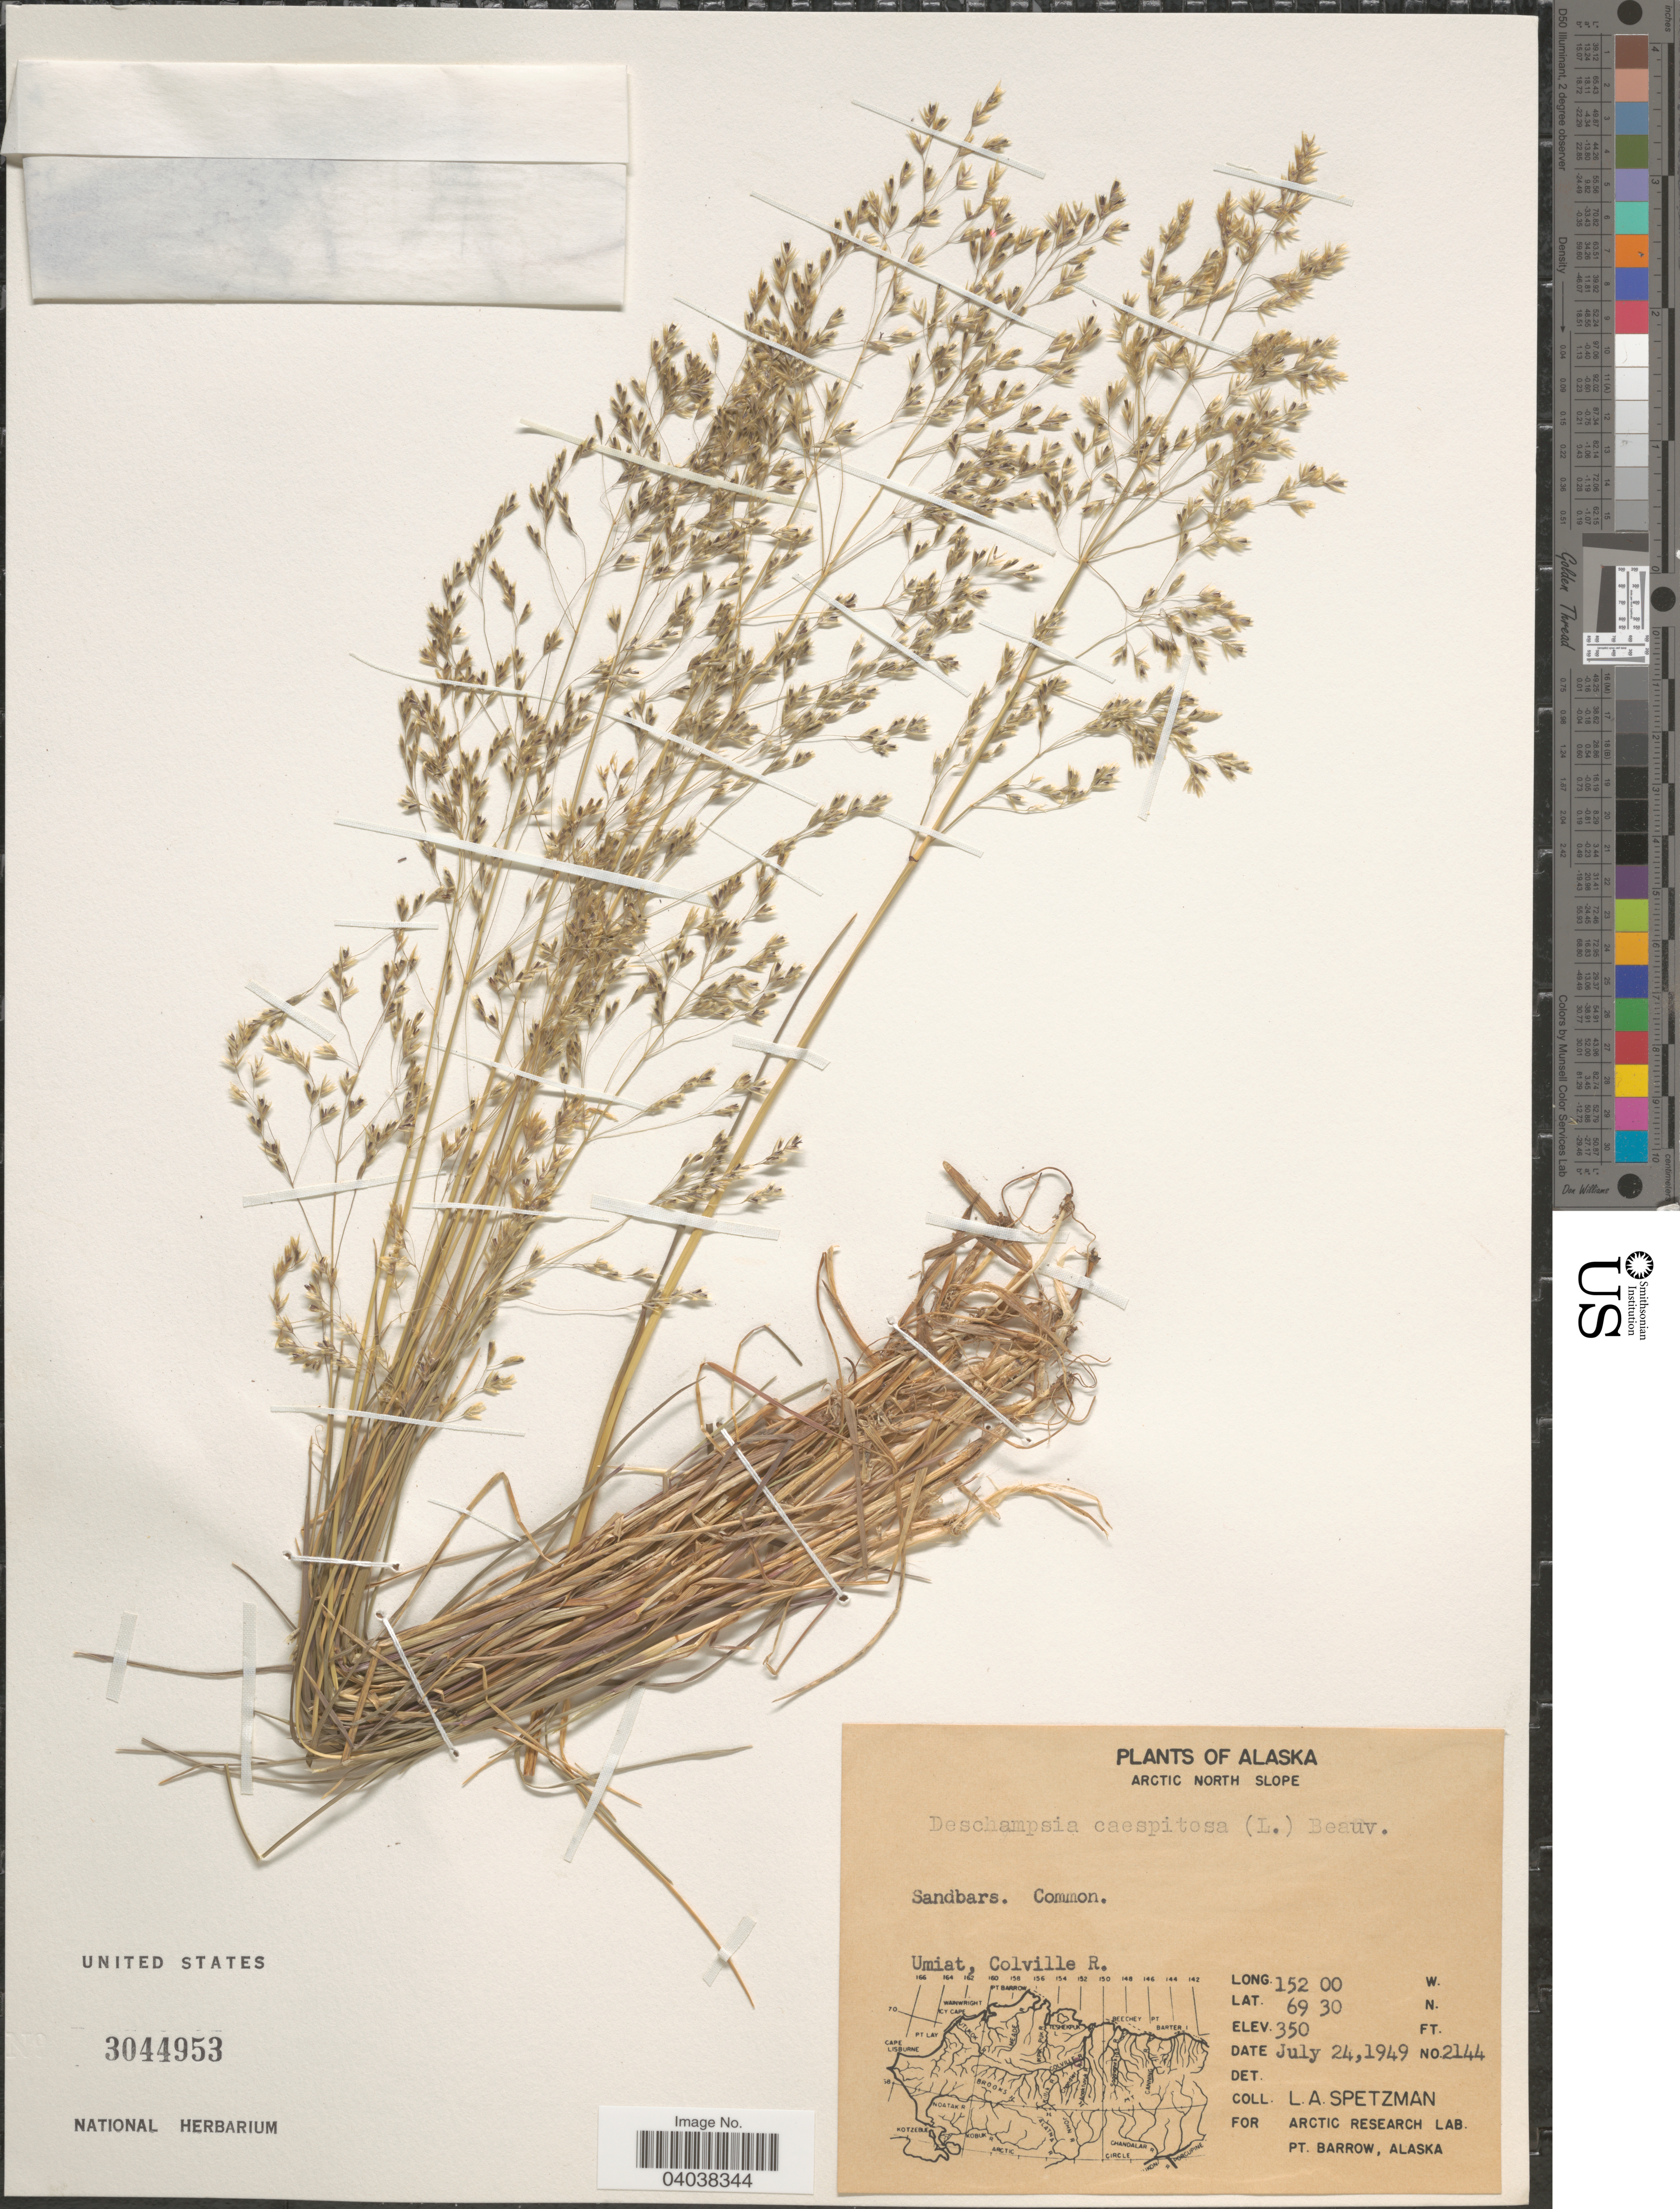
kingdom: Plantae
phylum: Tracheophyta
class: Liliopsida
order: Poales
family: Poaceae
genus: Deschampsia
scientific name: Deschampsia cespitosa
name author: (L.) P. Beauv.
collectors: L. Spetzman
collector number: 2144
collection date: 1949-07-24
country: United States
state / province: Alaska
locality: Arctic North Slope. Umiat, Colville R.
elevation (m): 107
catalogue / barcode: US 3044953